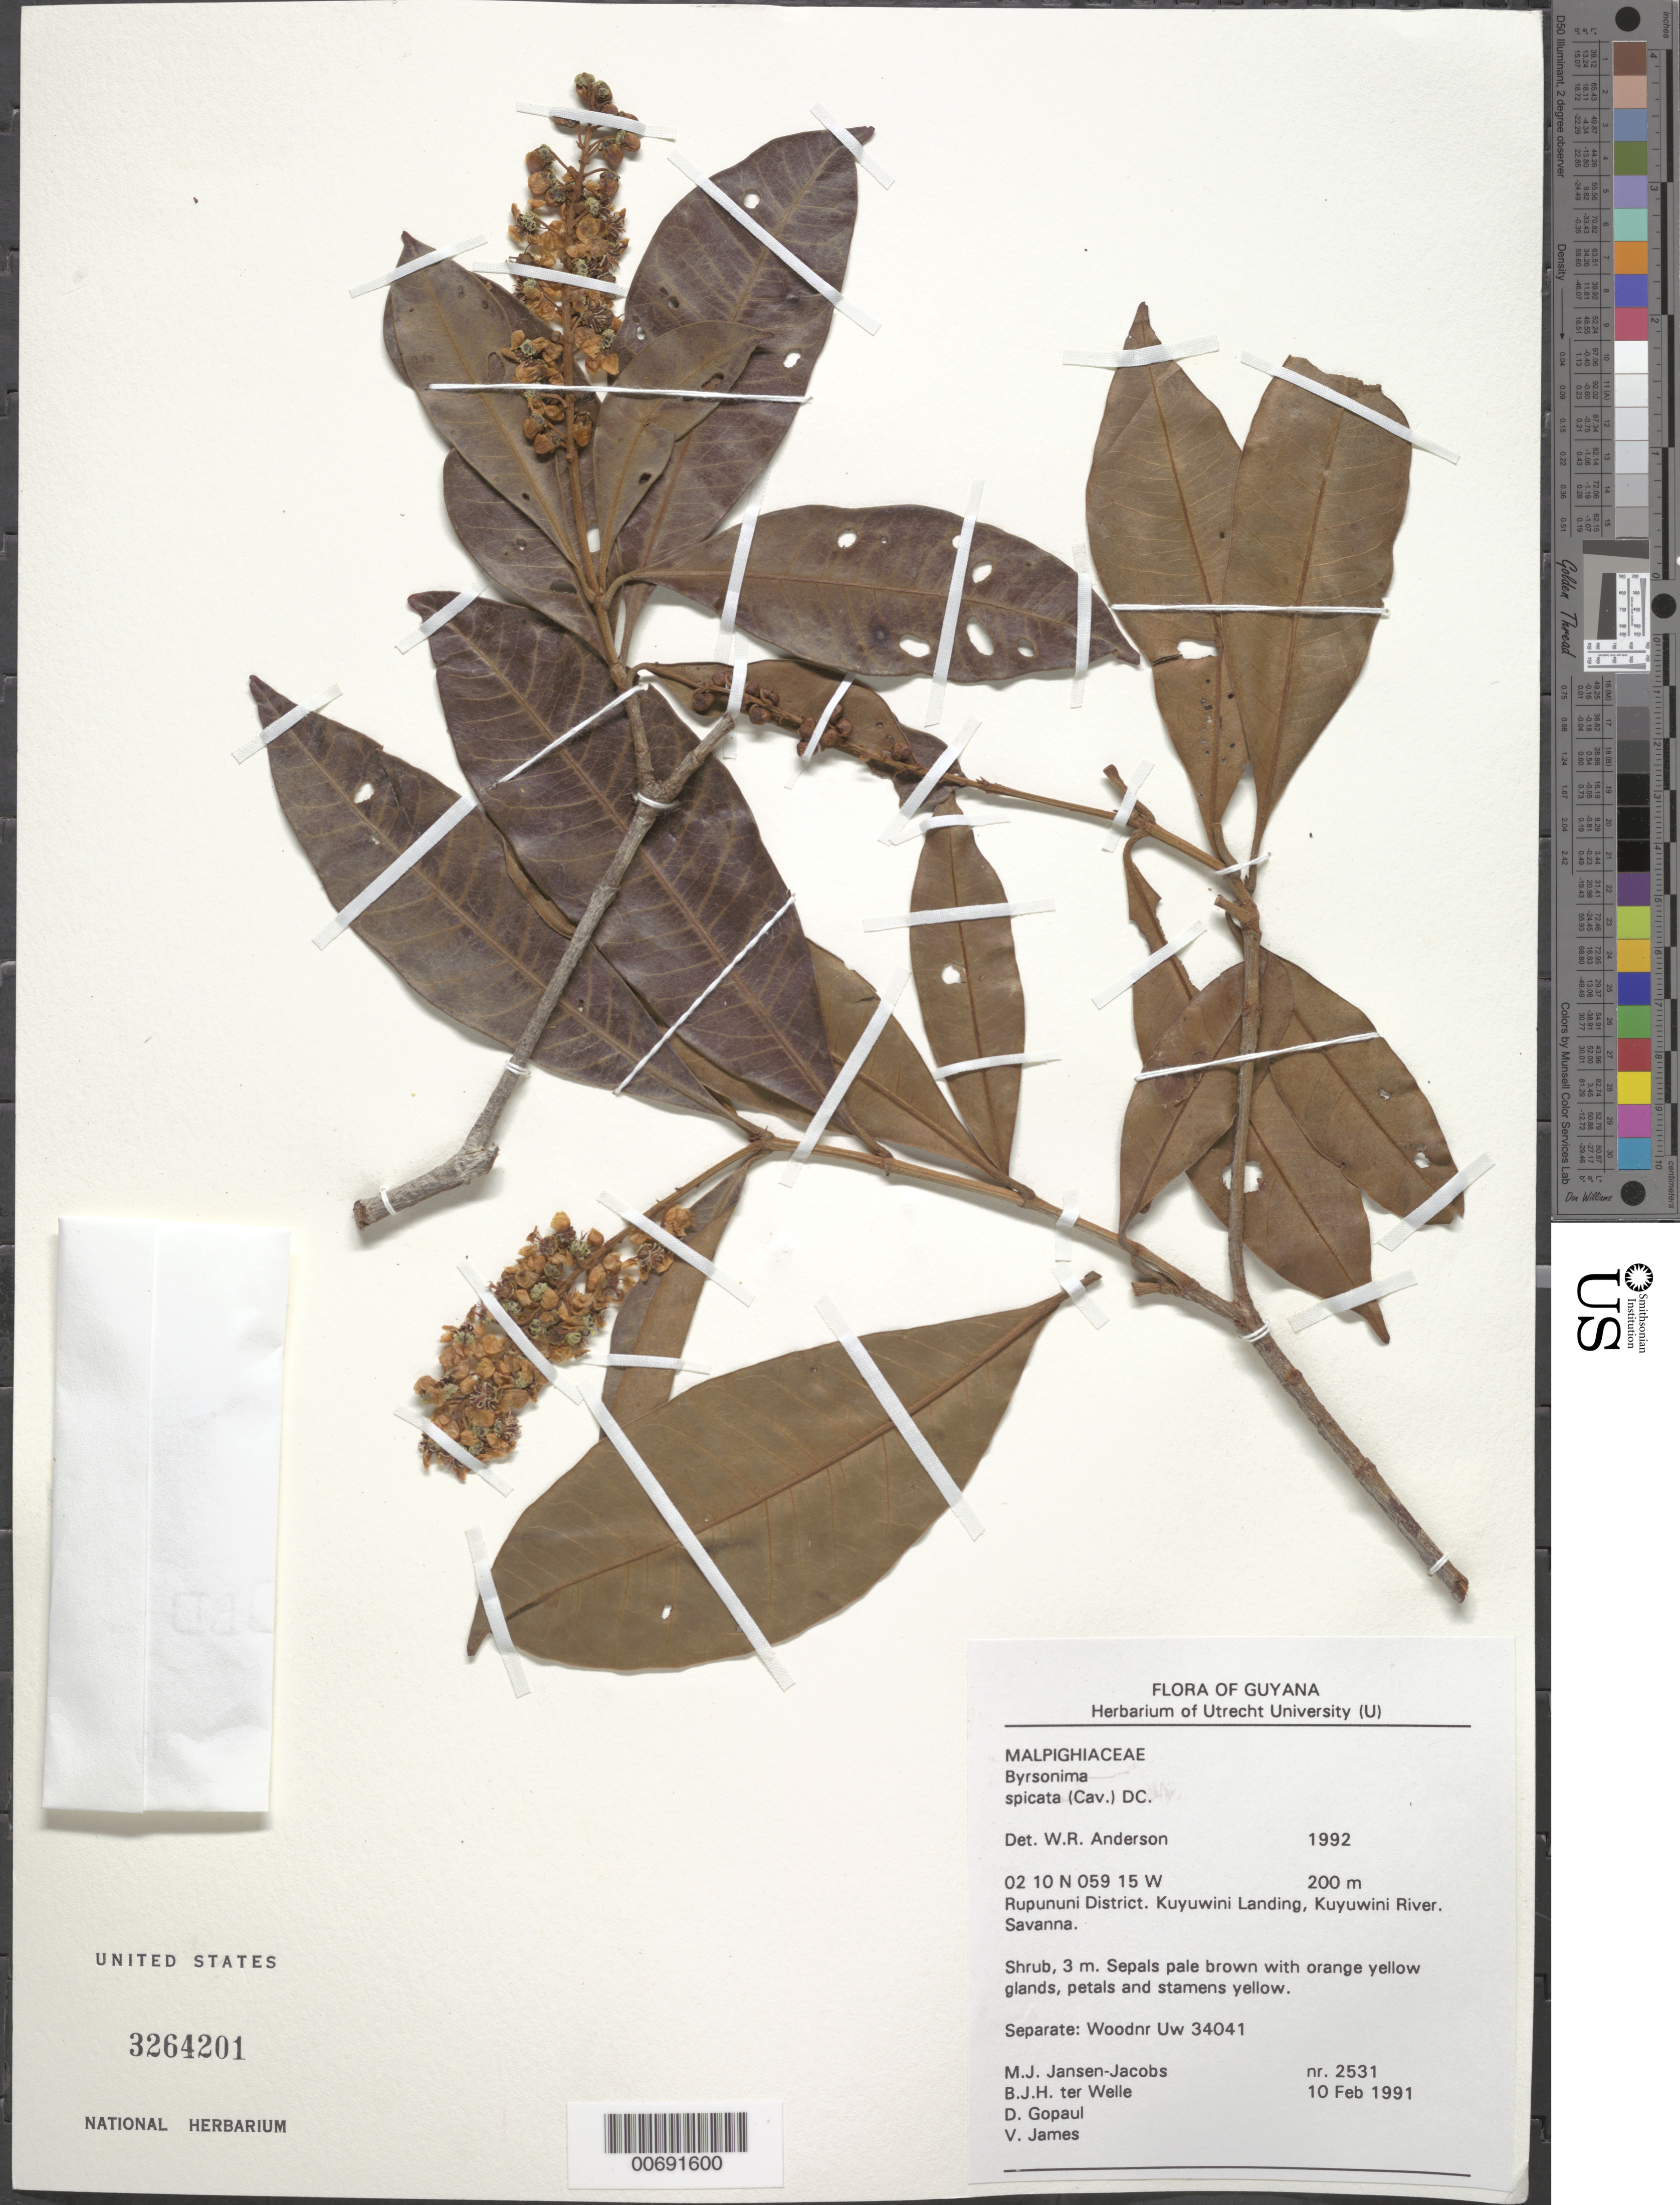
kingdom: Plantae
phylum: Tracheophyta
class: Magnoliopsida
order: Malpighiales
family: Malpighiaceae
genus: Byrsonima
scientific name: Byrsonima spicata (Cav.) DC.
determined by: Anderson, W. R., (MICH), University of Michigan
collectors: M. J. Jansen-Jacobs, B. Welle, D. Gopaul & V. James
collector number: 2531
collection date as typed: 10-Feb-91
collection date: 1991-02-10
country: Guyana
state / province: U. Takutu-U. Essequibo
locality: Kuyuwini Landing, Kuyuwini River, Rupununi District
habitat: Savanna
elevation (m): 200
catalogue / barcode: US 3264201